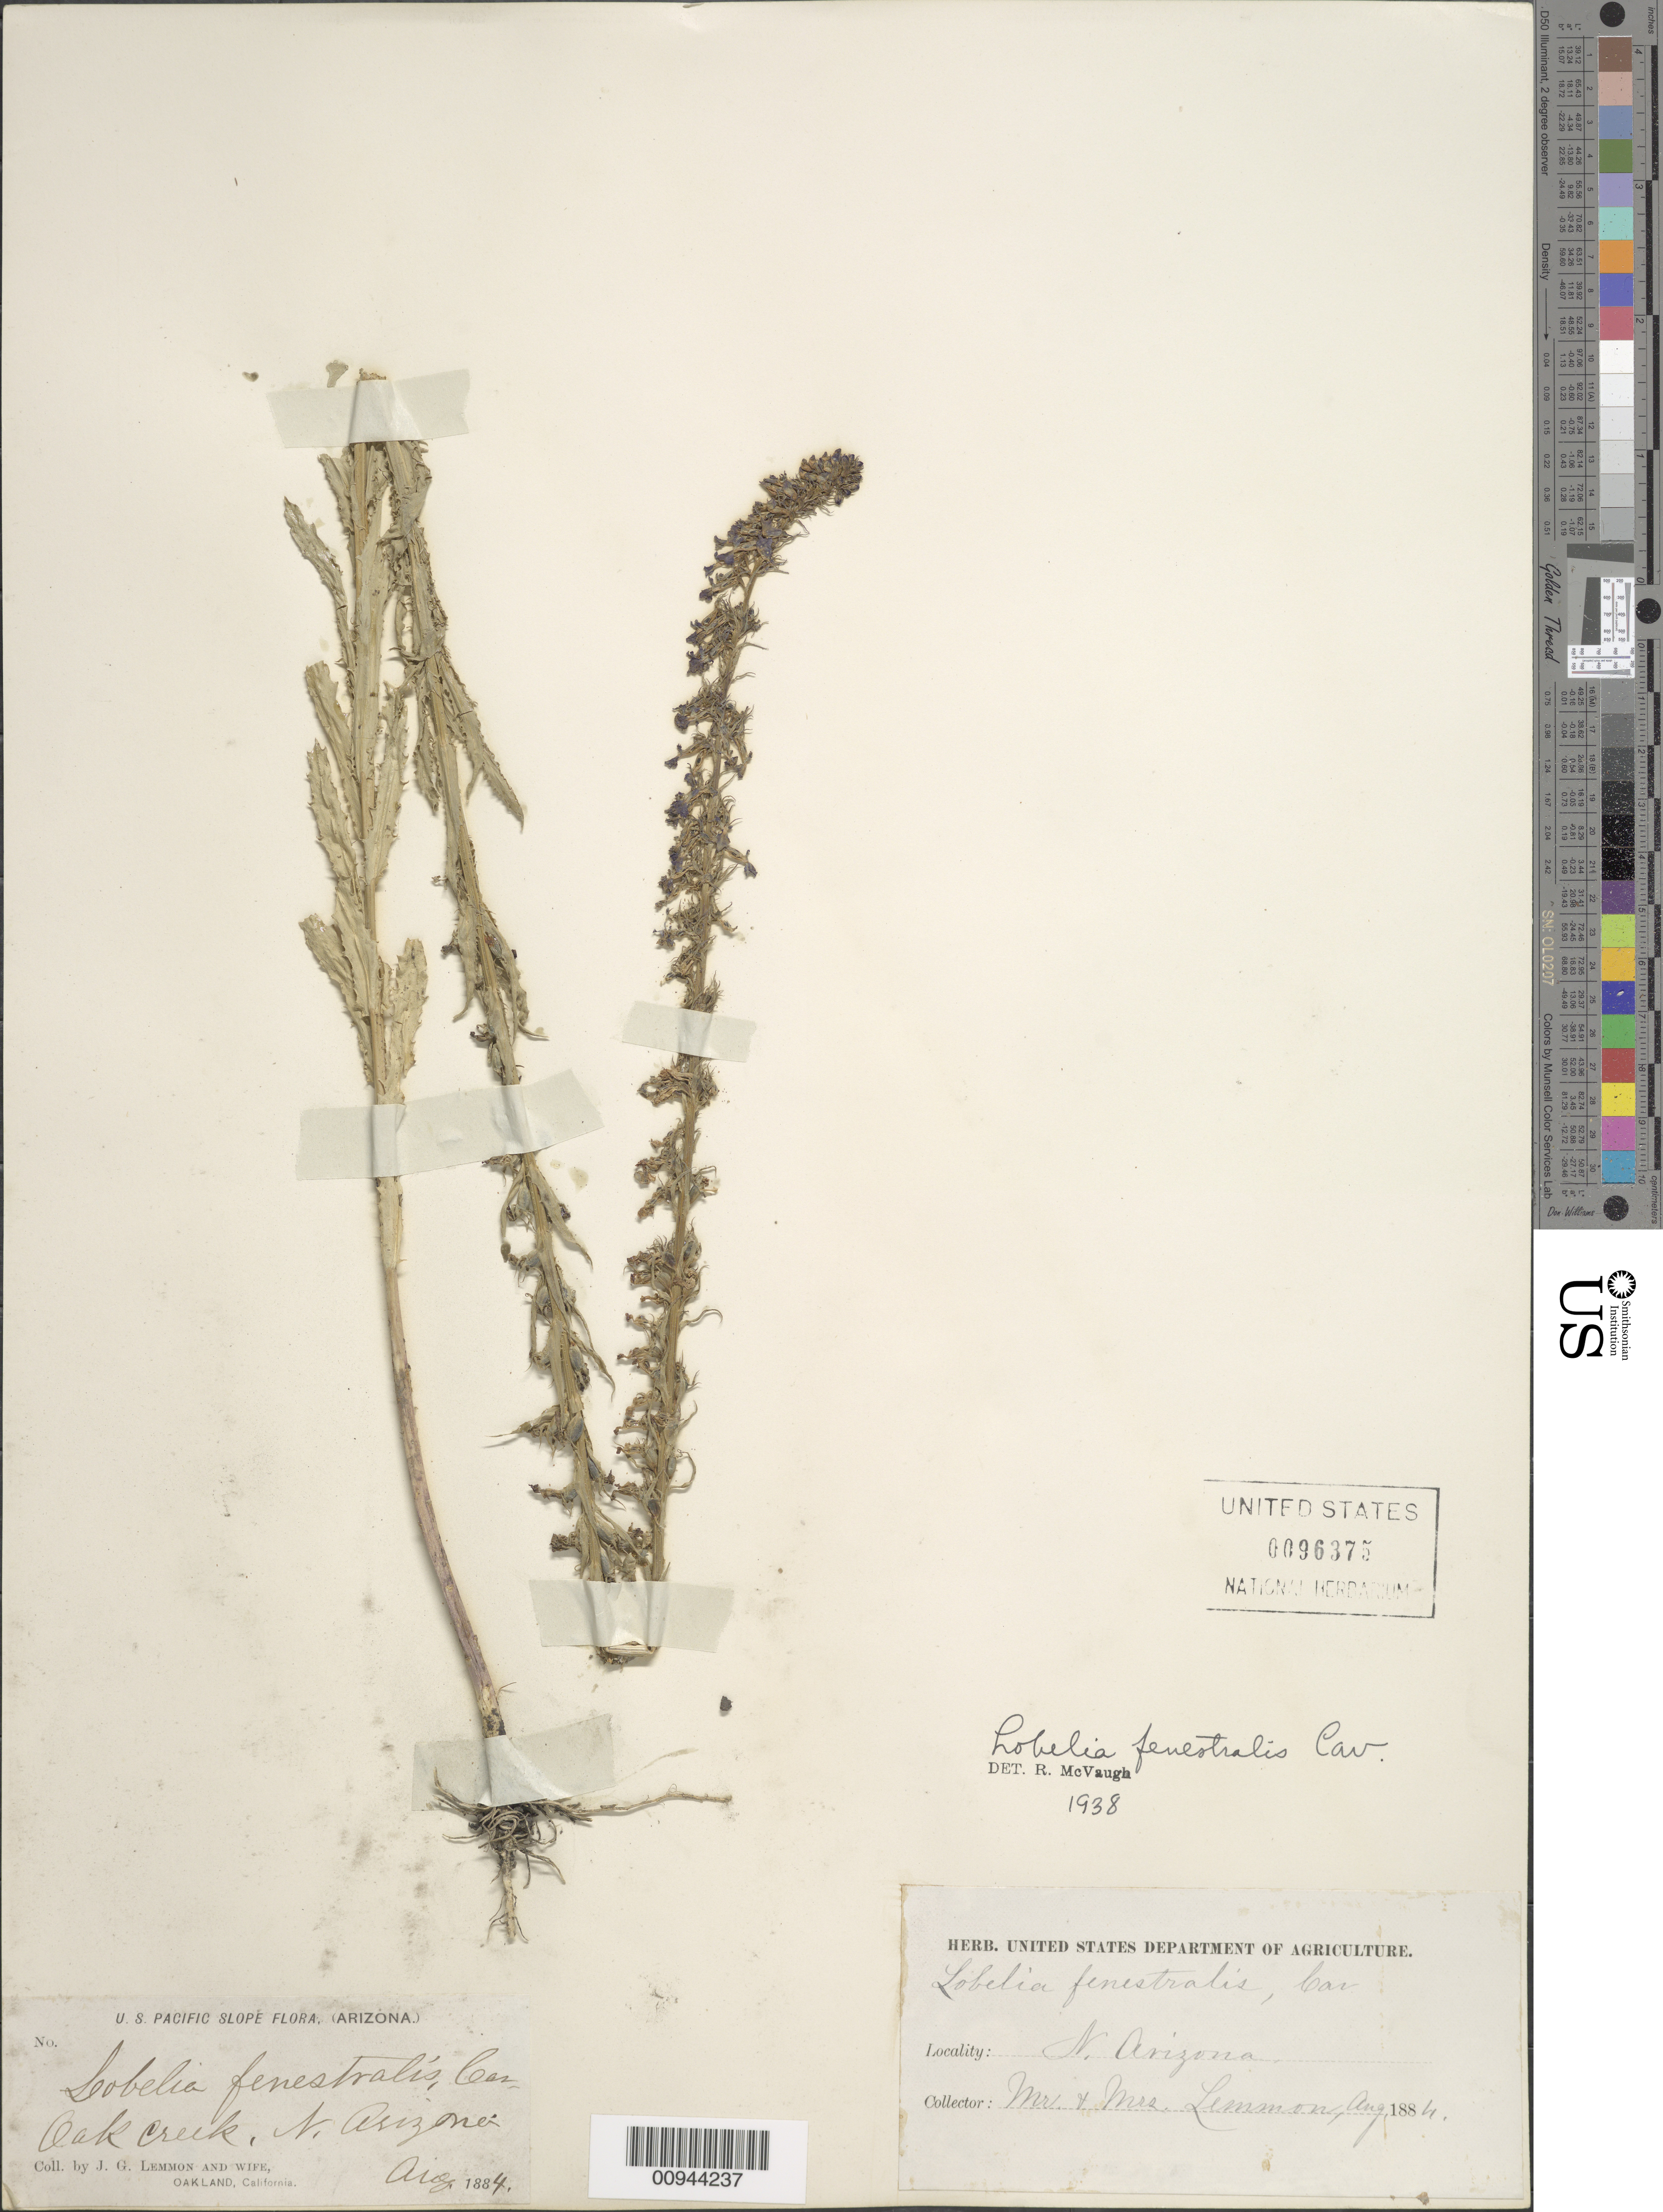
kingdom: Plantae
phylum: Tracheophyta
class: Magnoliopsida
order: Asterales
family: Campanulaceae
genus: Lobelia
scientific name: Lobelia fenestralis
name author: Cav.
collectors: J. G. Lemmon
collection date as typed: Aug 1884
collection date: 1884-08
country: United States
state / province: Arizona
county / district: Coconino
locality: Oak Creek, near Flagstaff.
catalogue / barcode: US 96375